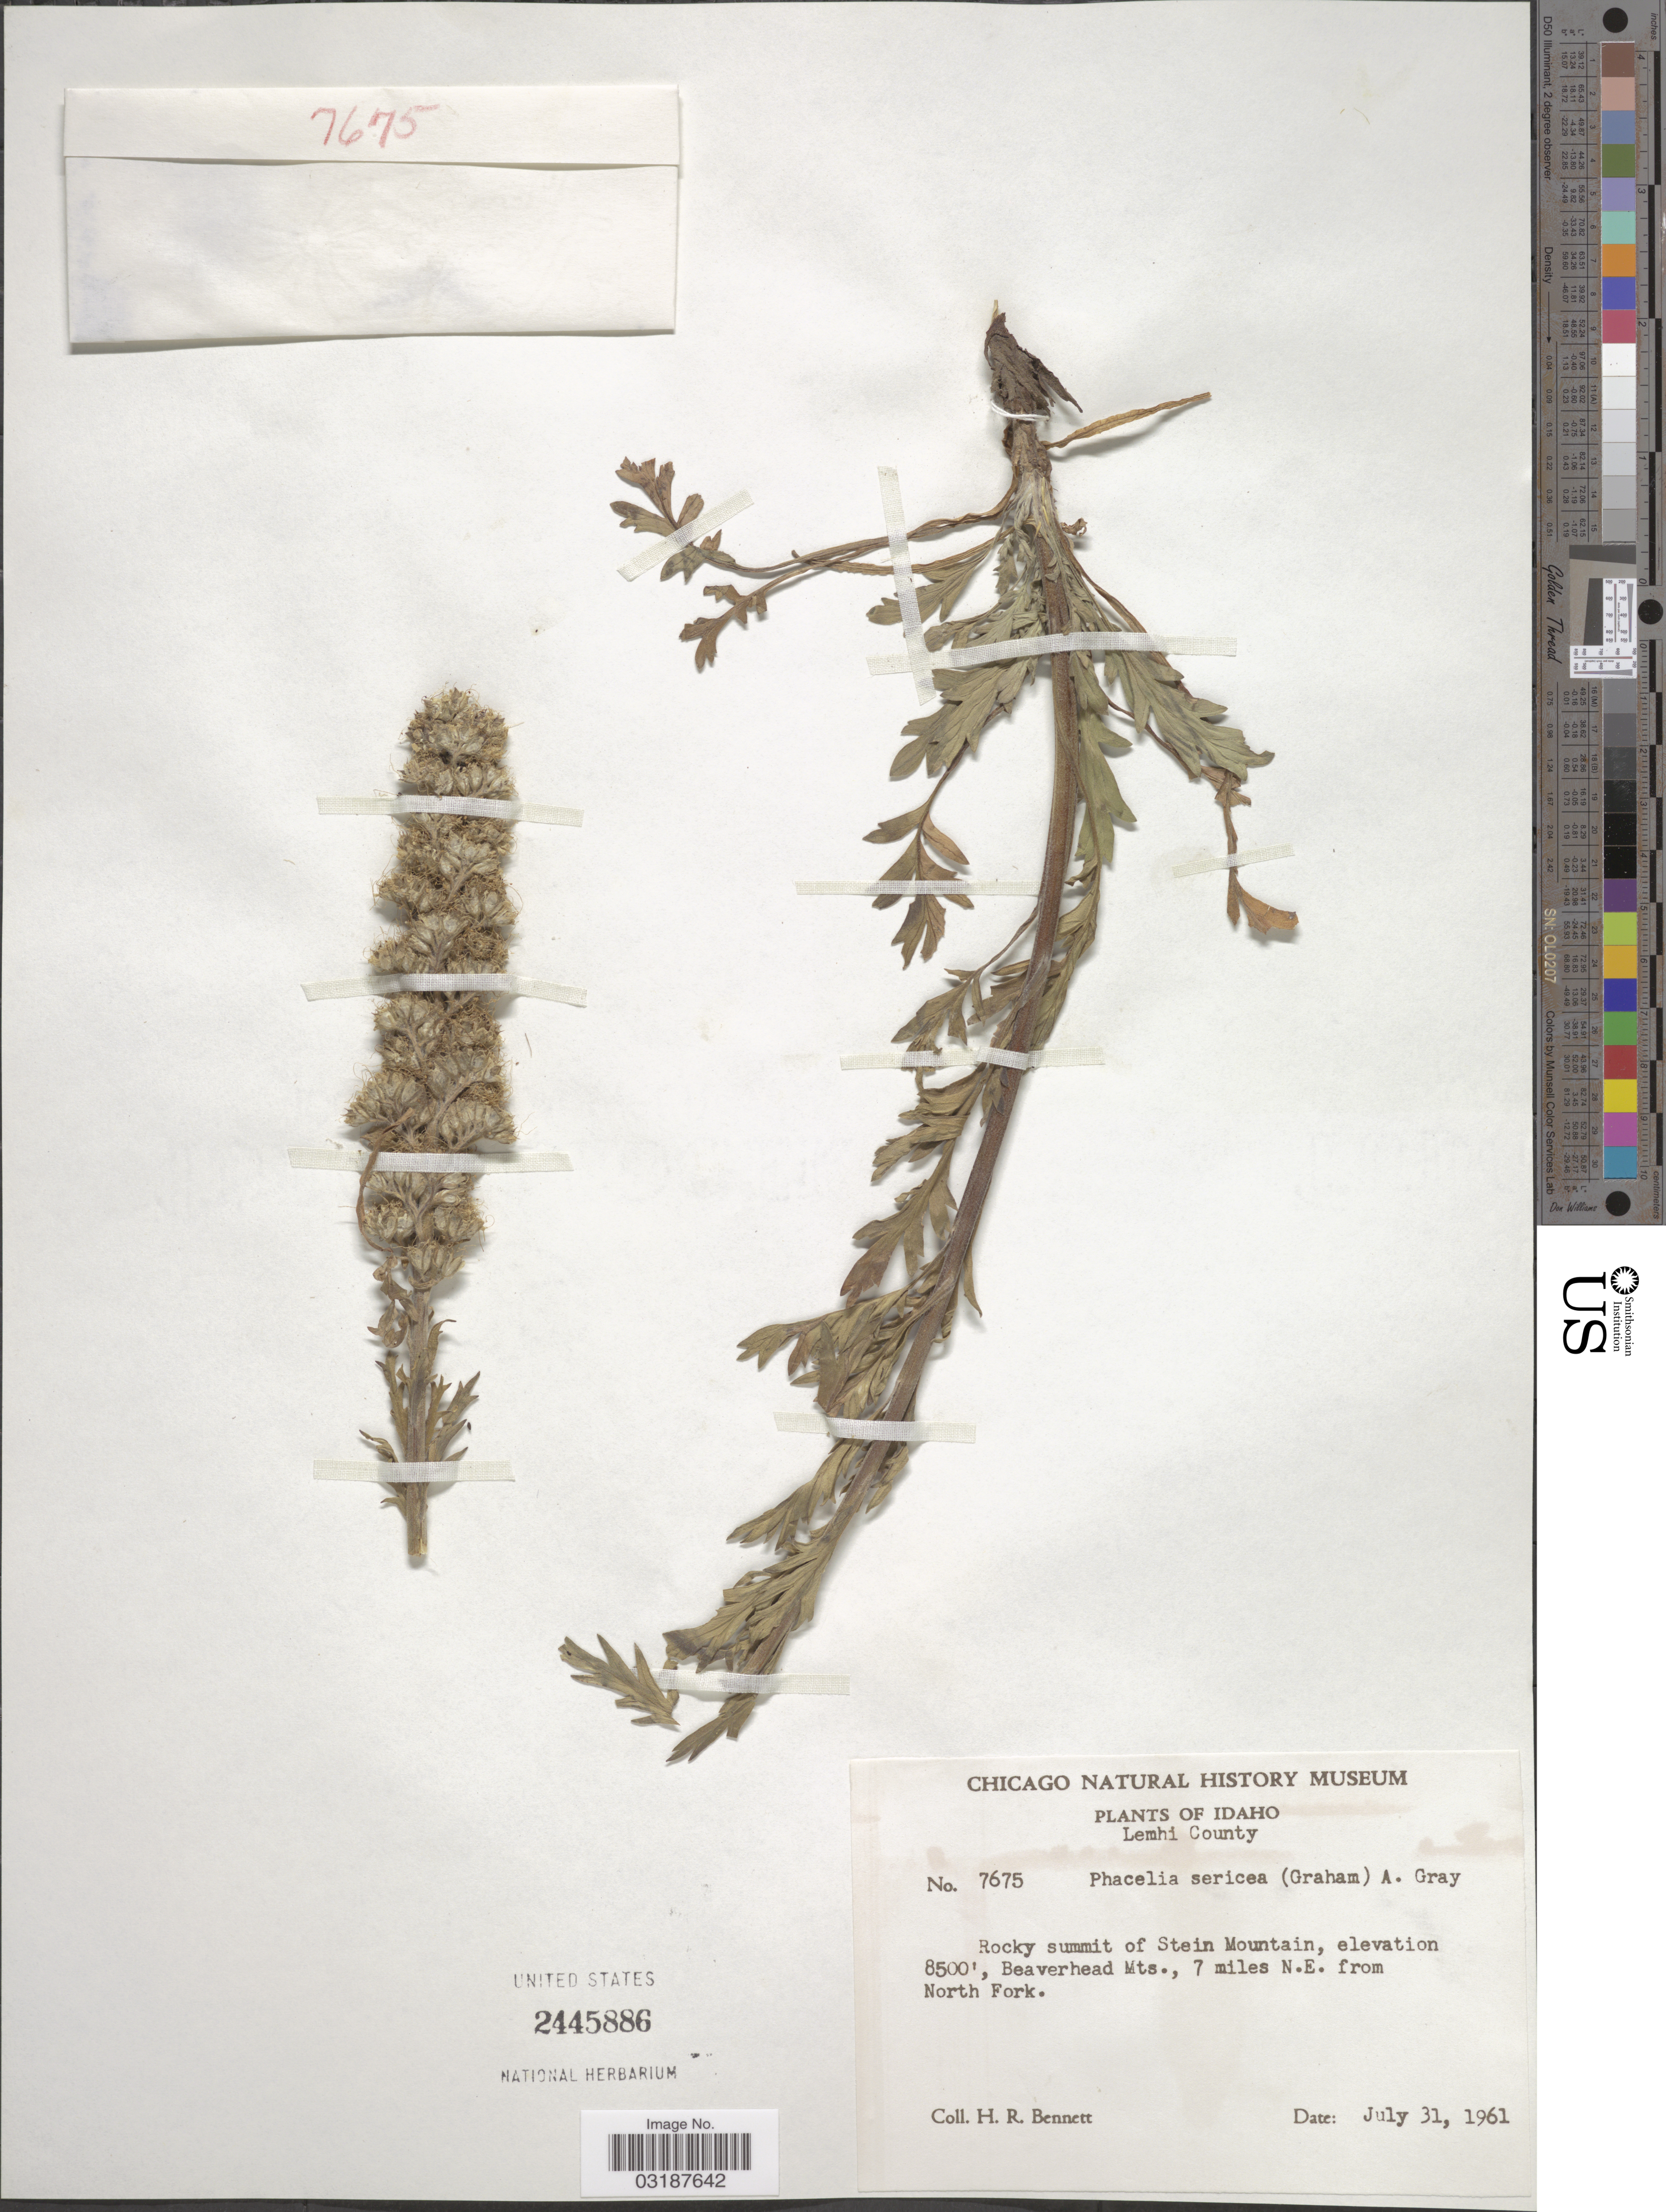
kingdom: Plantae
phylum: Tracheophyta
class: Magnoliopsida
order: Boraginales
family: Hydrophyllaceae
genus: Phacelia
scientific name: Phacelia sericea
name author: (Graham) A. Gray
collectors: H. R. Bennett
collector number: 7675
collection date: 1961-07-31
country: United States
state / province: Idaho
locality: Lemhi County. Rocky summit of Stein Mountain, Beaverhead Mts., 7 miles N.E. from North Fork.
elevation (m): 2591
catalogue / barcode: US 2445886